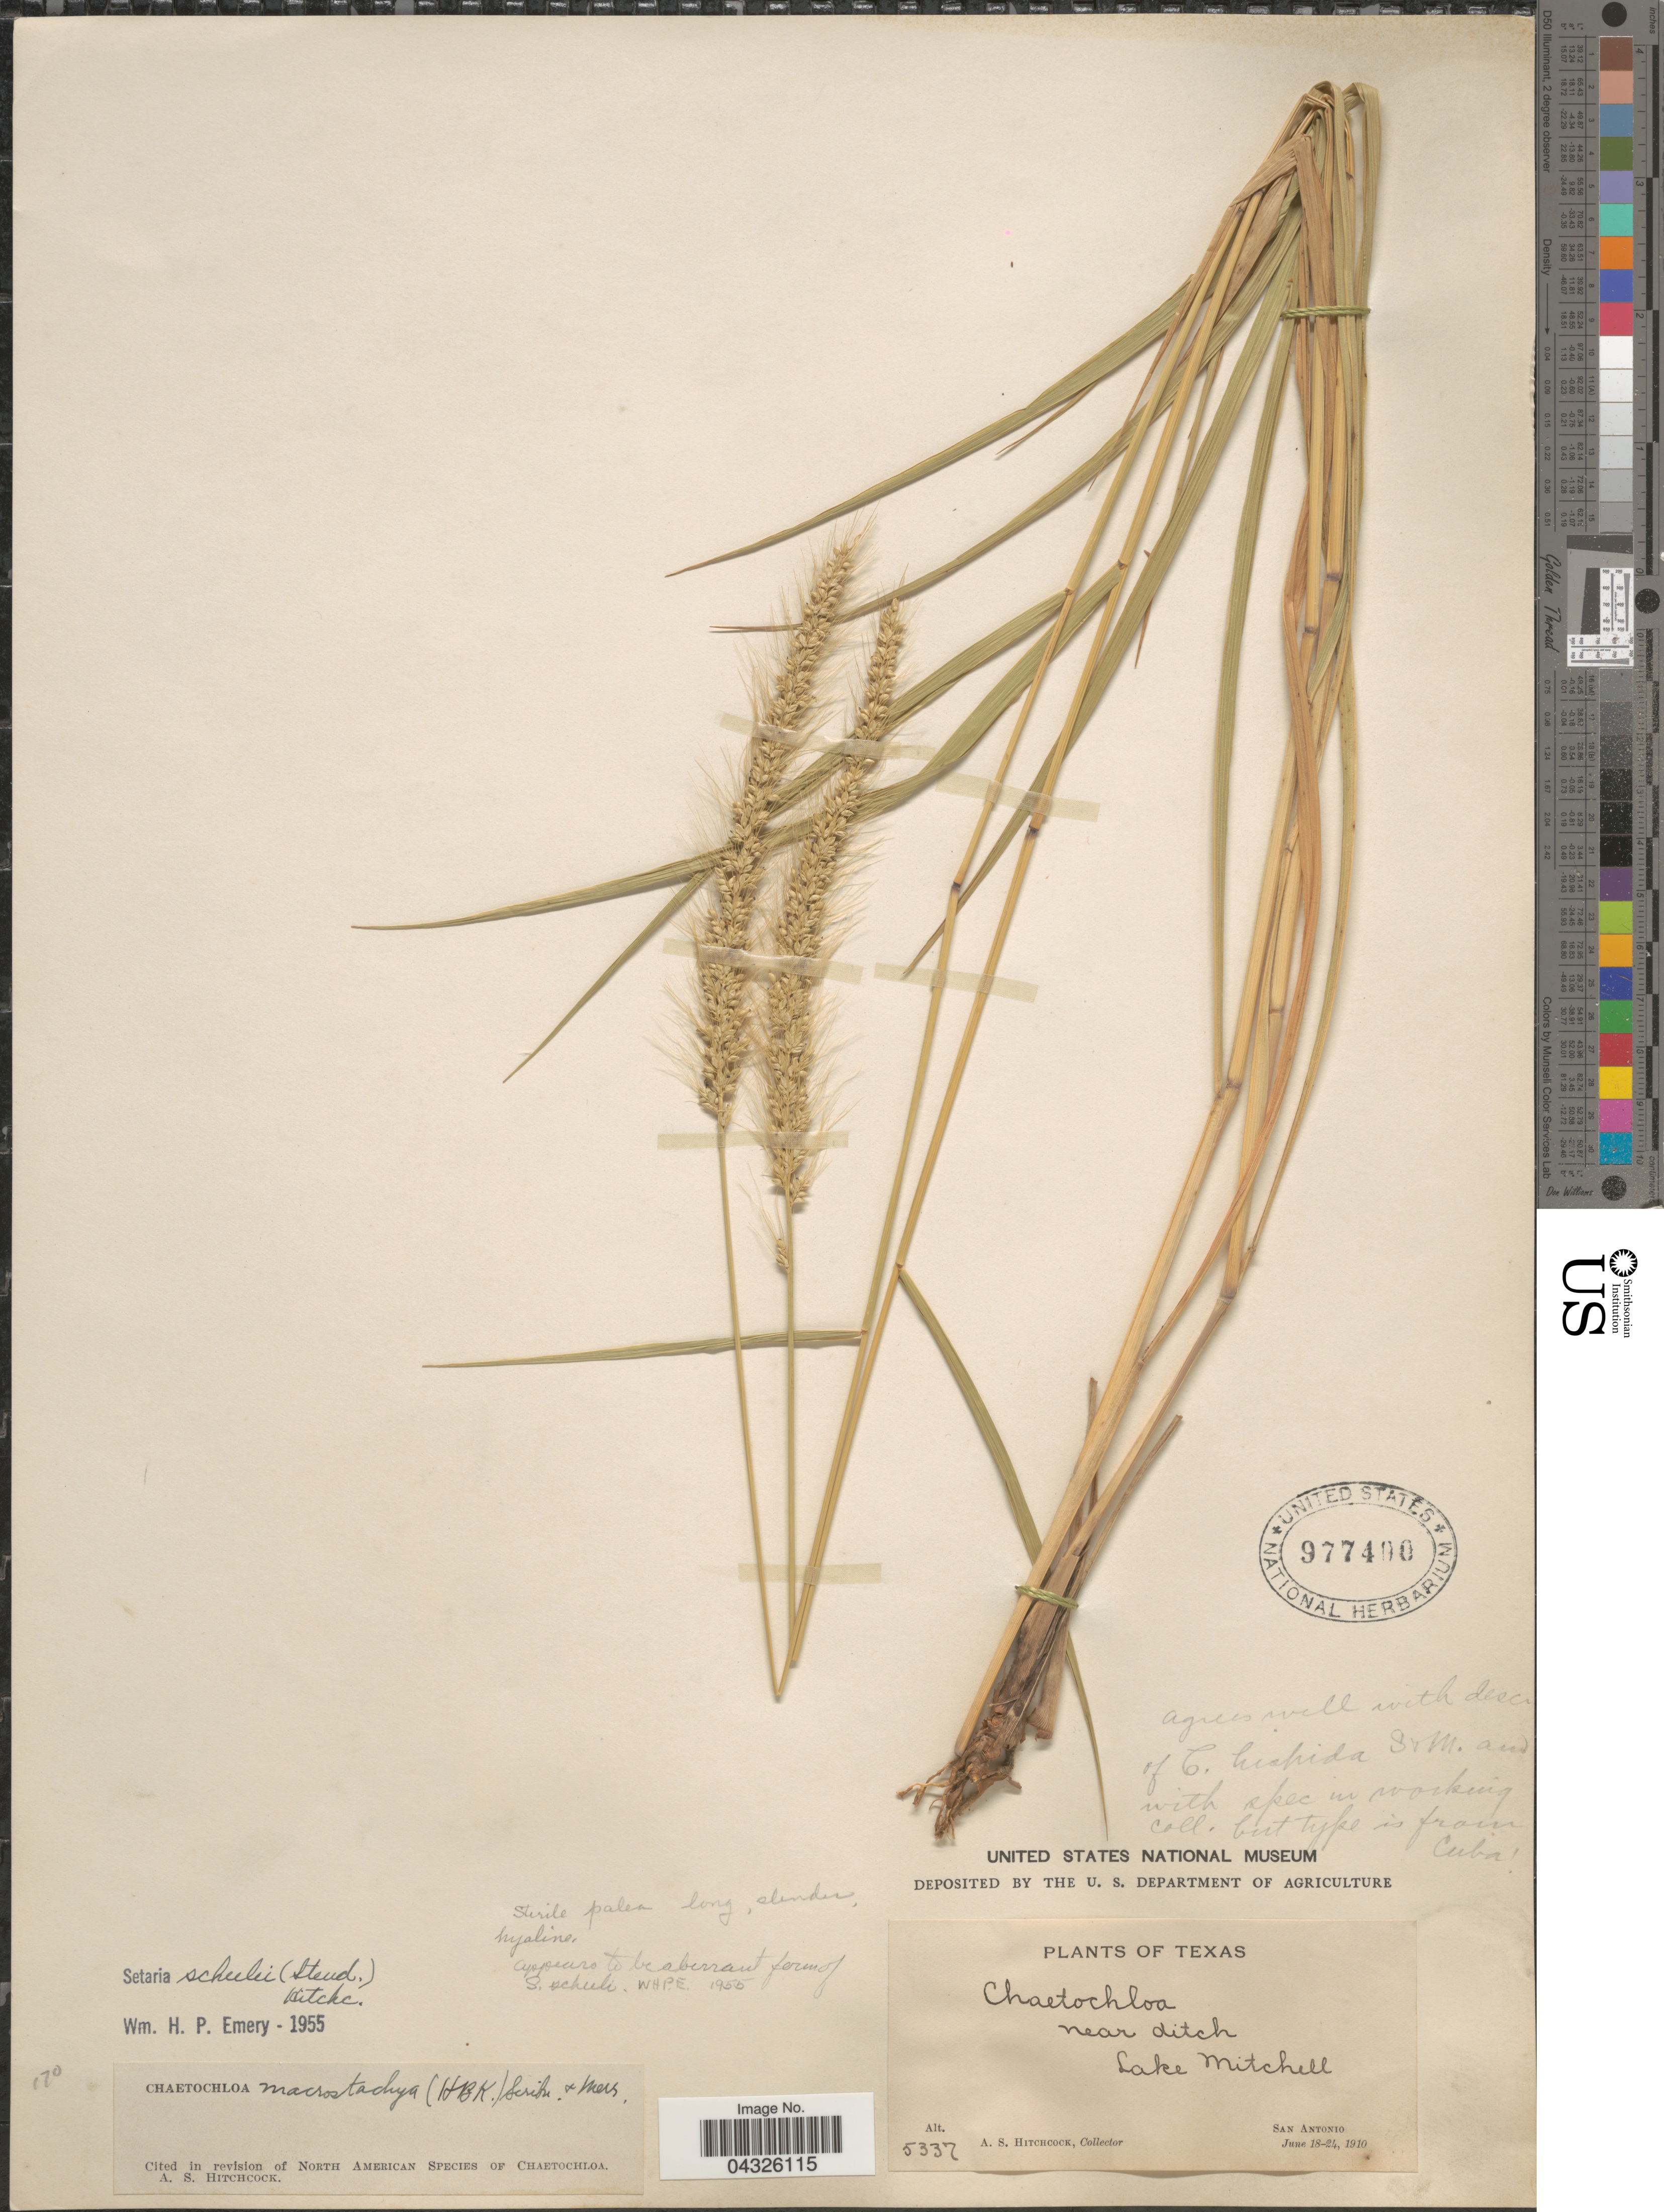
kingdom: Plantae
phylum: Tracheophyta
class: Liliopsida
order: Poales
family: Poaceae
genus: Setaria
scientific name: Setaria scheelei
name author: (Steud.) Hitchc.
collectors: A. S. Hitchcock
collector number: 5337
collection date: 1910-06-18/1910-06-24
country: United States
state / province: Texas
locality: Near ditch. Lake Mitchell. San Antonio.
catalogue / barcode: US 977400